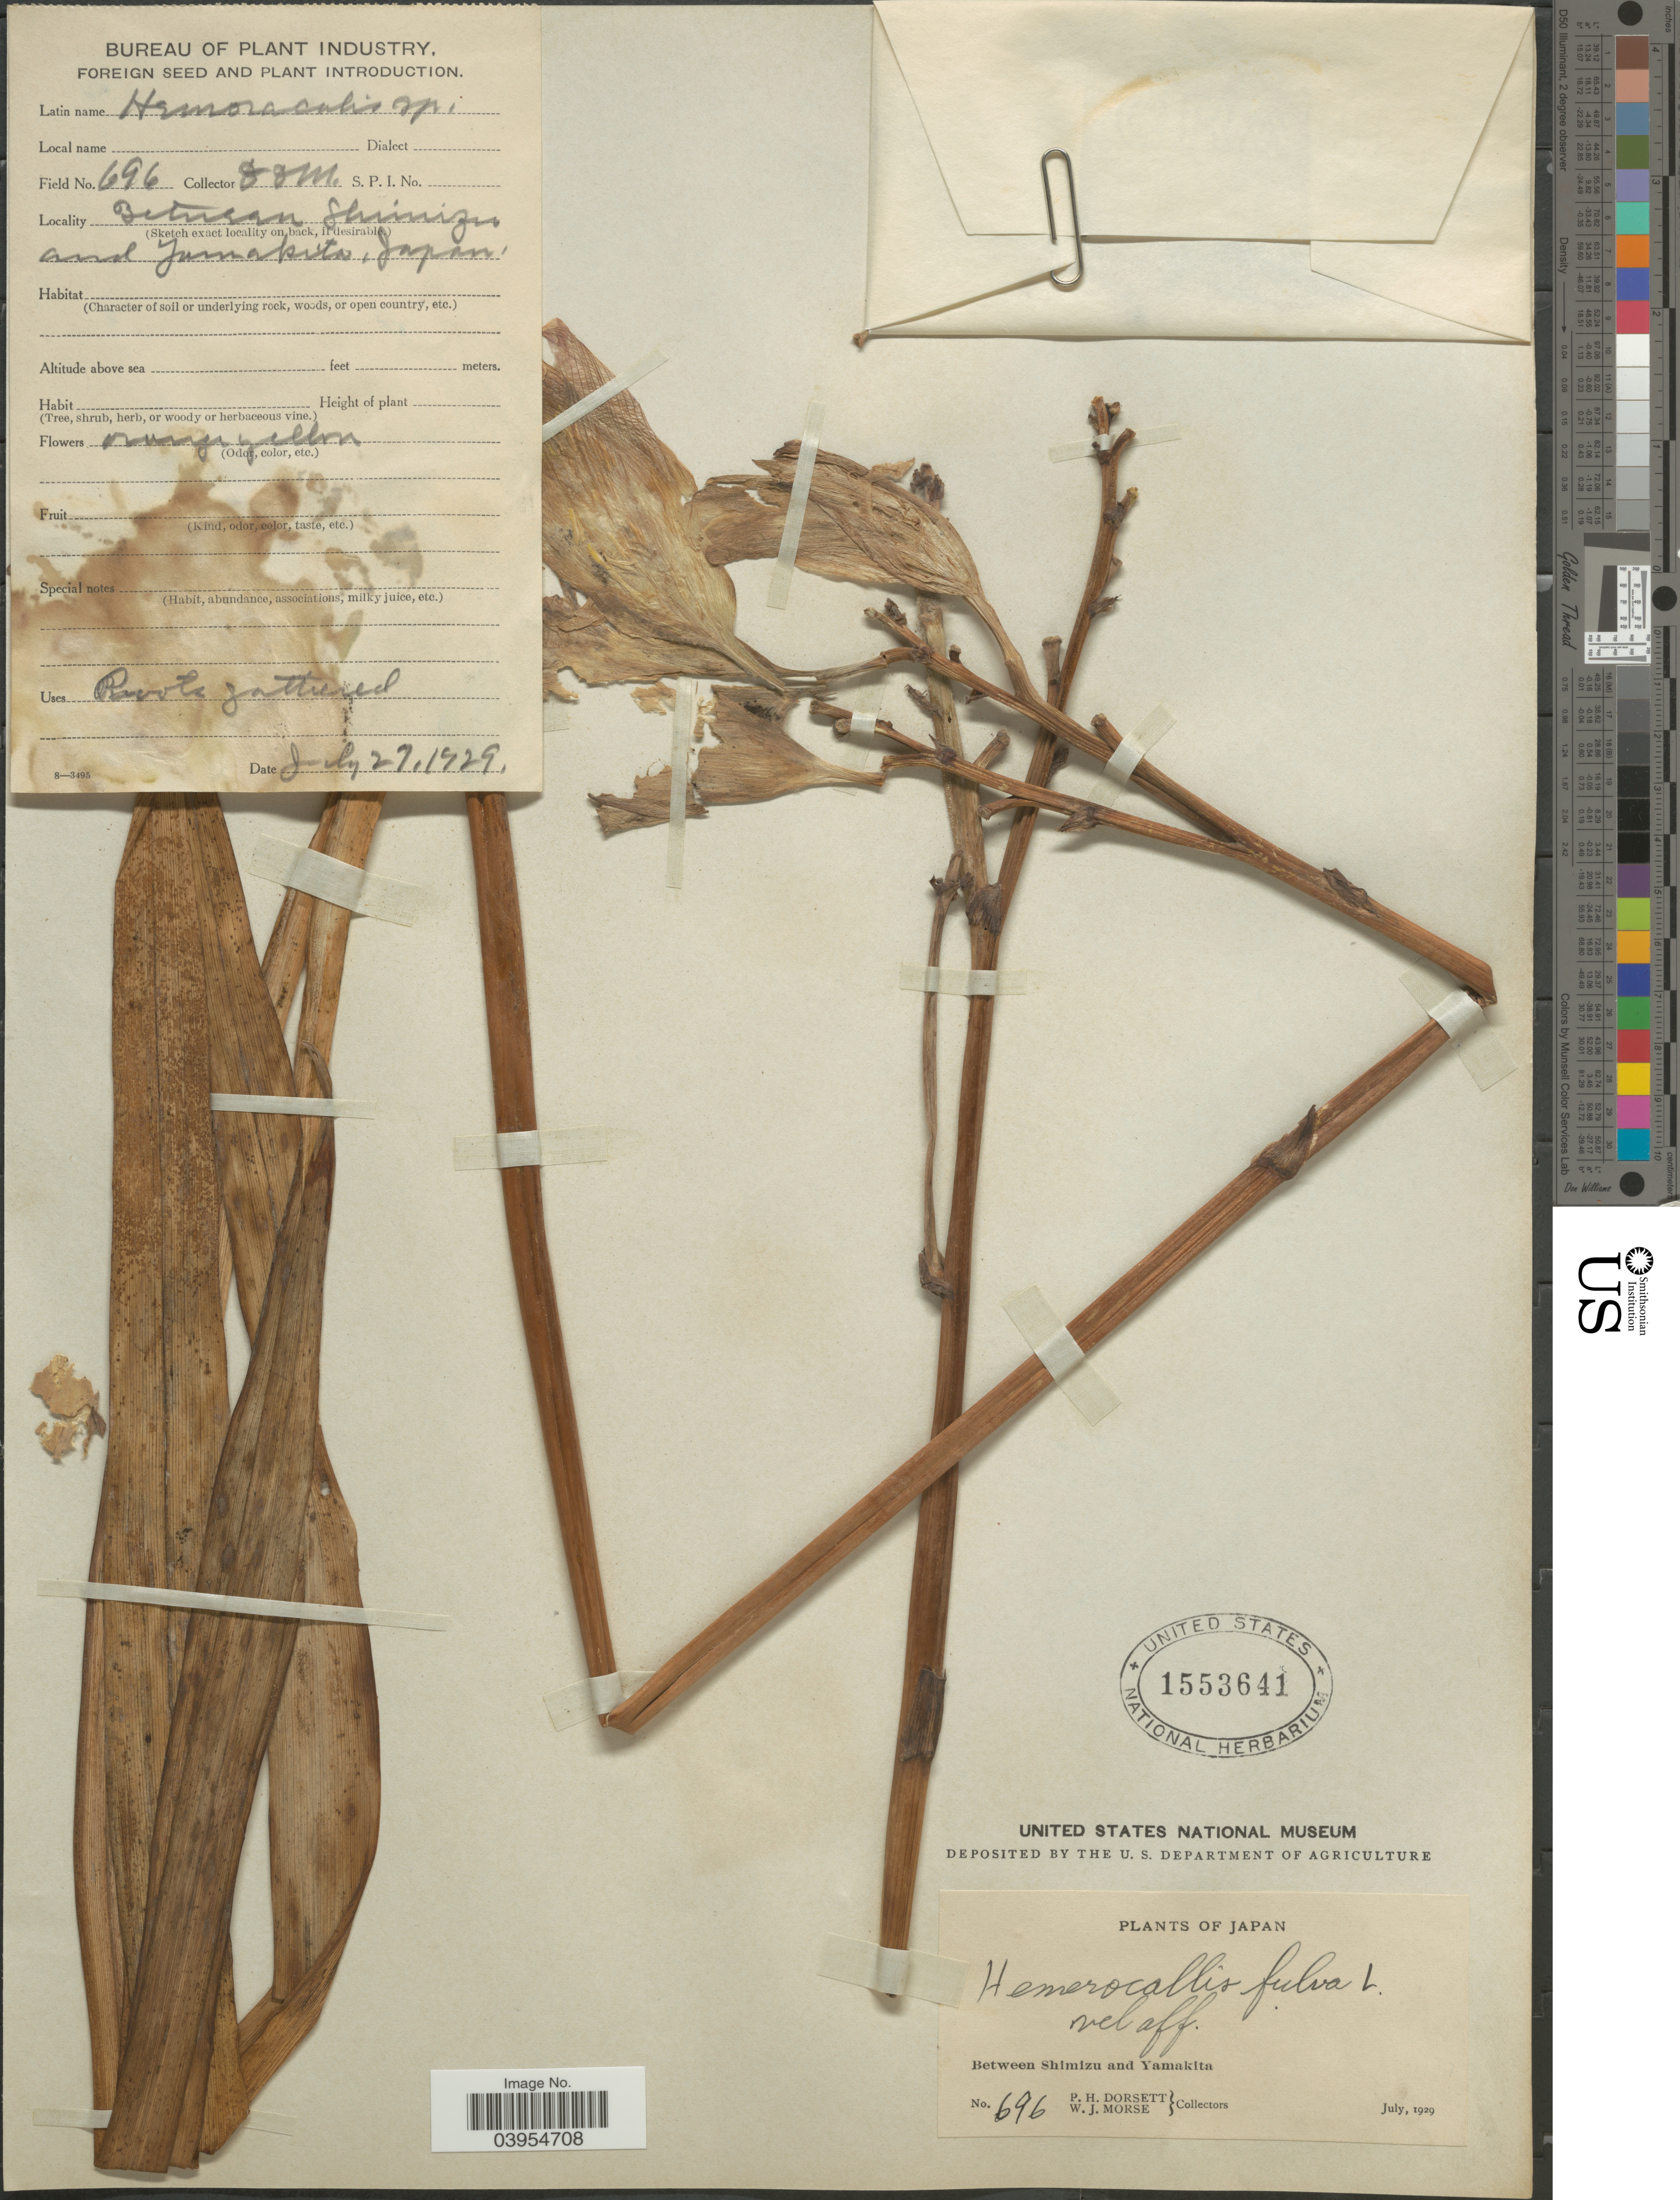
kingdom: Plantae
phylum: Tracheophyta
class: Liliopsida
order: Asparagales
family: Asphodelaceae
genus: Hemerocallis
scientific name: Hemerocallis fulva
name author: L.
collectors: P. H. Dorsett & W. J. Morse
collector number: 696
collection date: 1929-07-27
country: Japan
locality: Between Shimizu and Yamakita.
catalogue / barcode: US 1553641